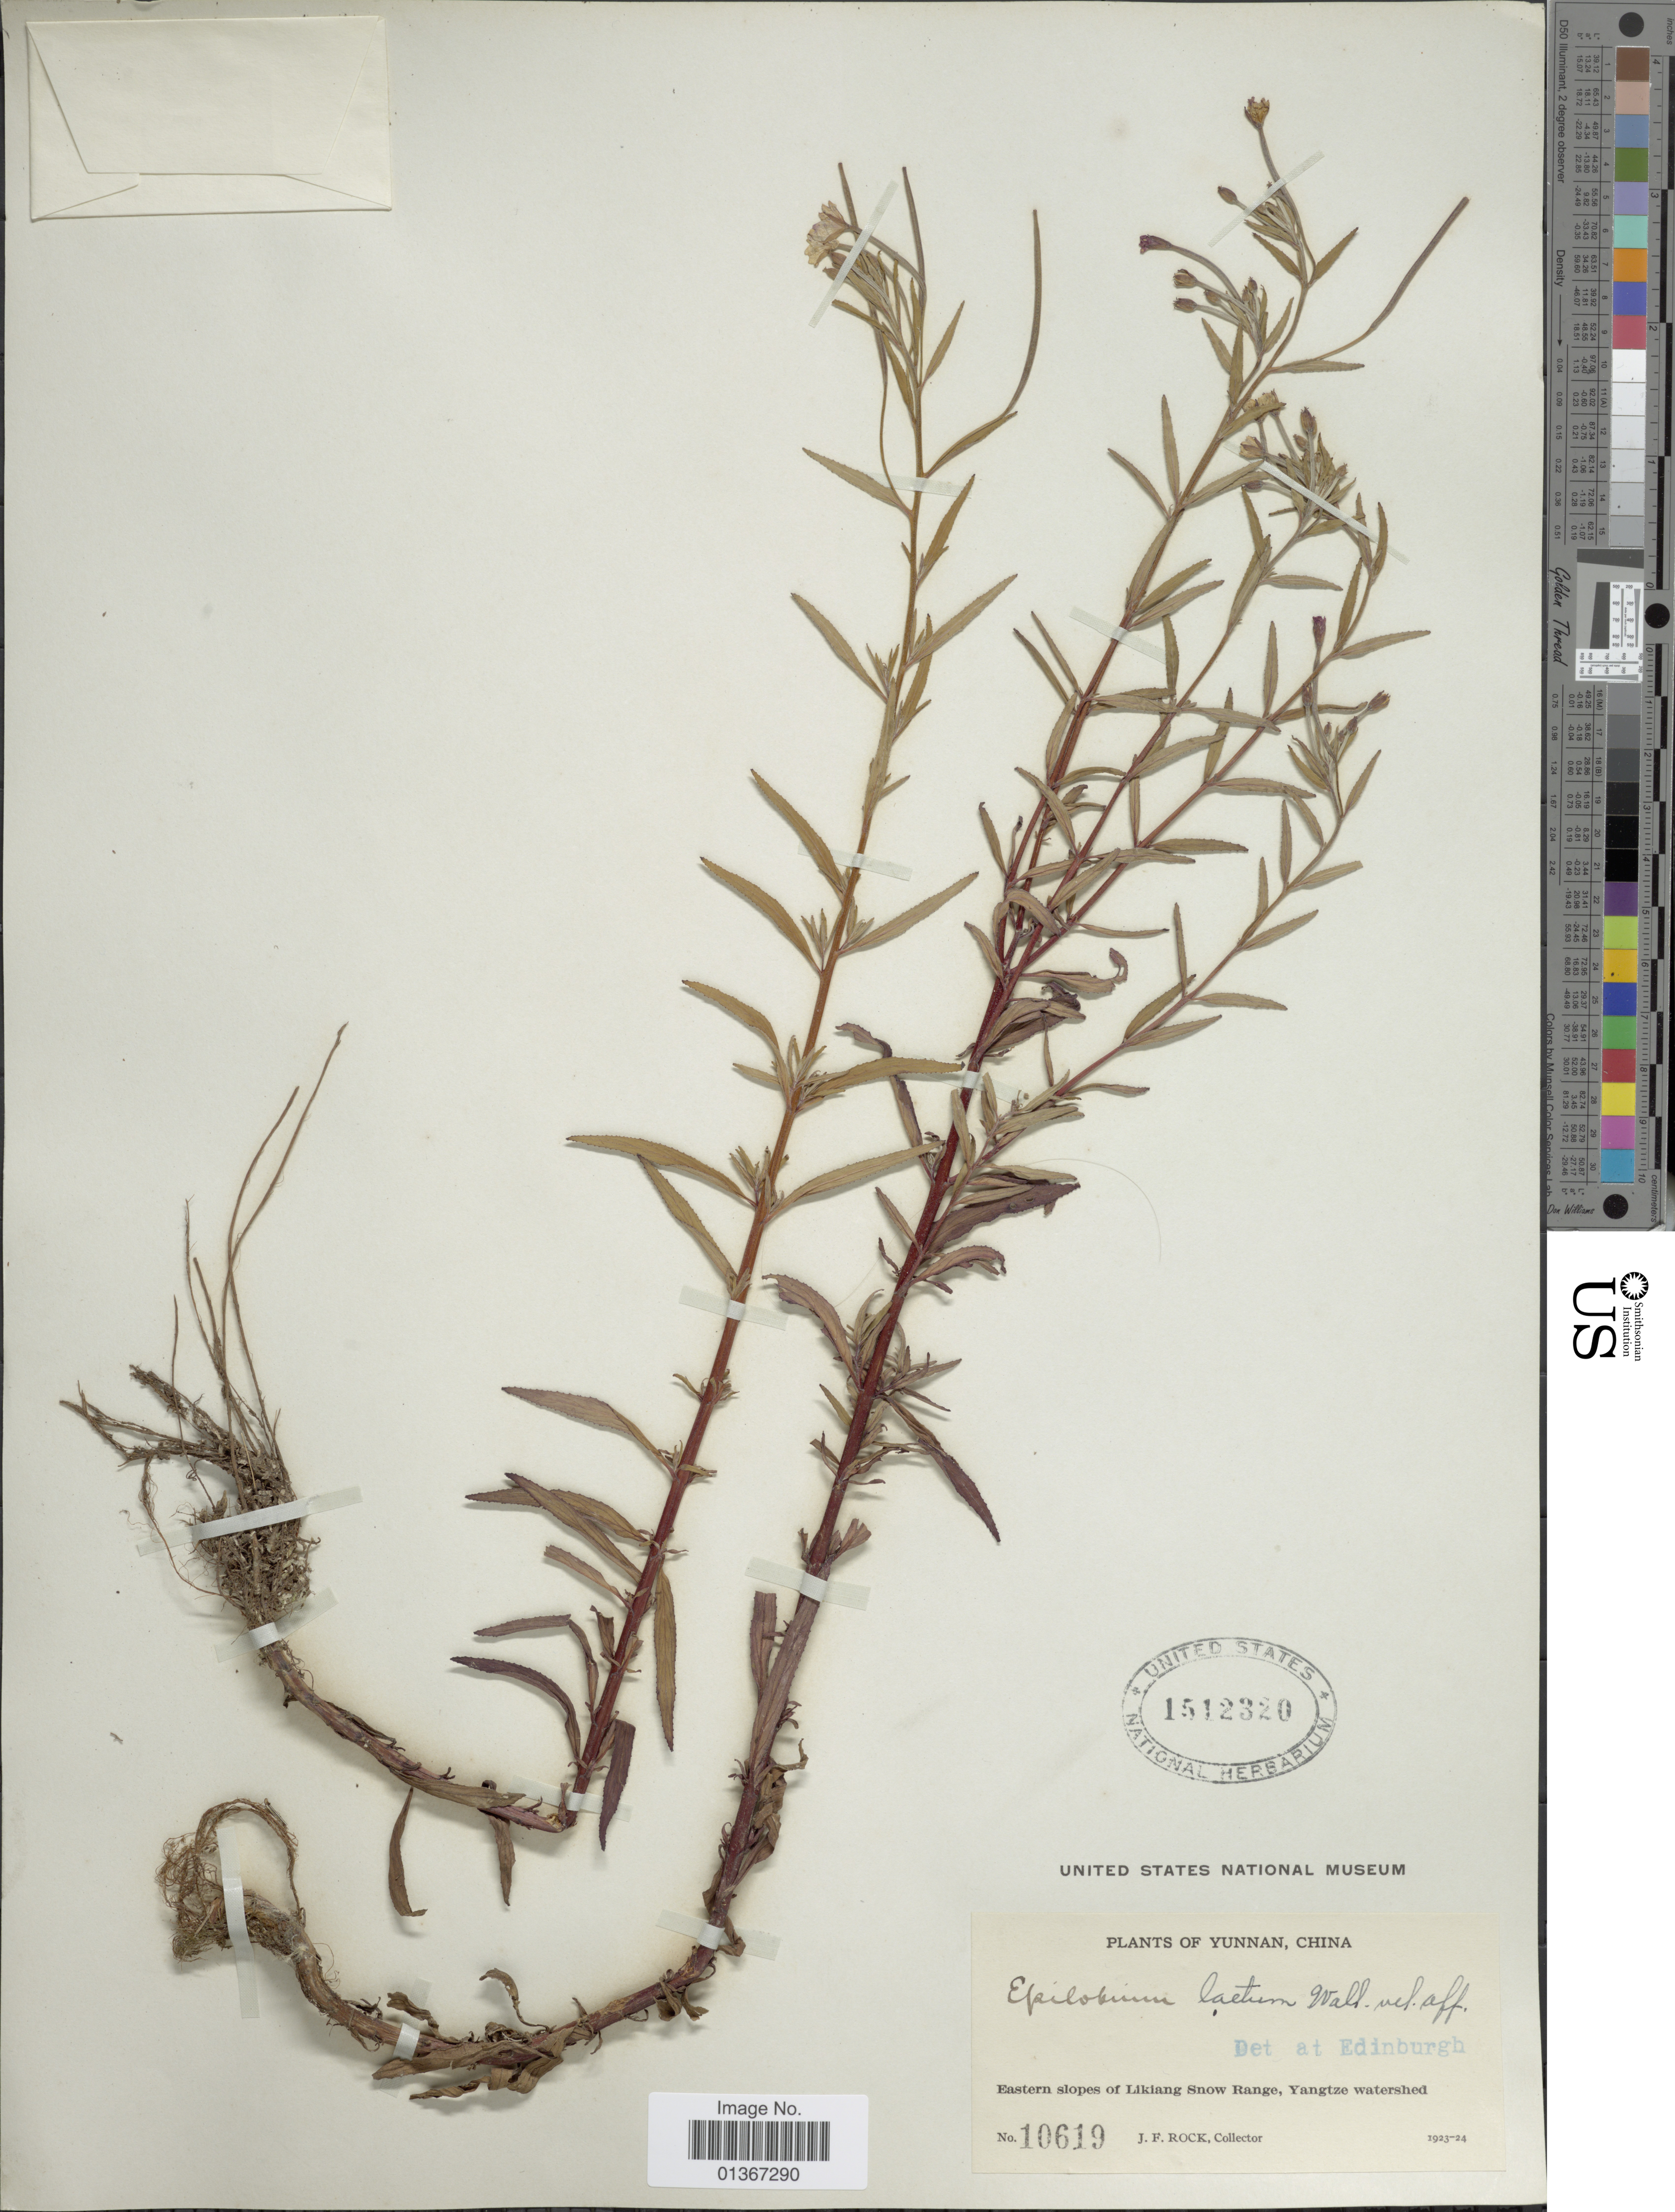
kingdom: Plantae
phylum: Tracheophyta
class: Magnoliopsida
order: Myrtales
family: Onagraceae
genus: Epilobium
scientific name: Epilobium amurense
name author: Hausskn.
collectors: J. Rock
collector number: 10619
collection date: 1923/1924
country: China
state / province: Yunnan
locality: Eastern slopes of Likiang Snow Range, Yangtze watershed.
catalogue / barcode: US 1512320